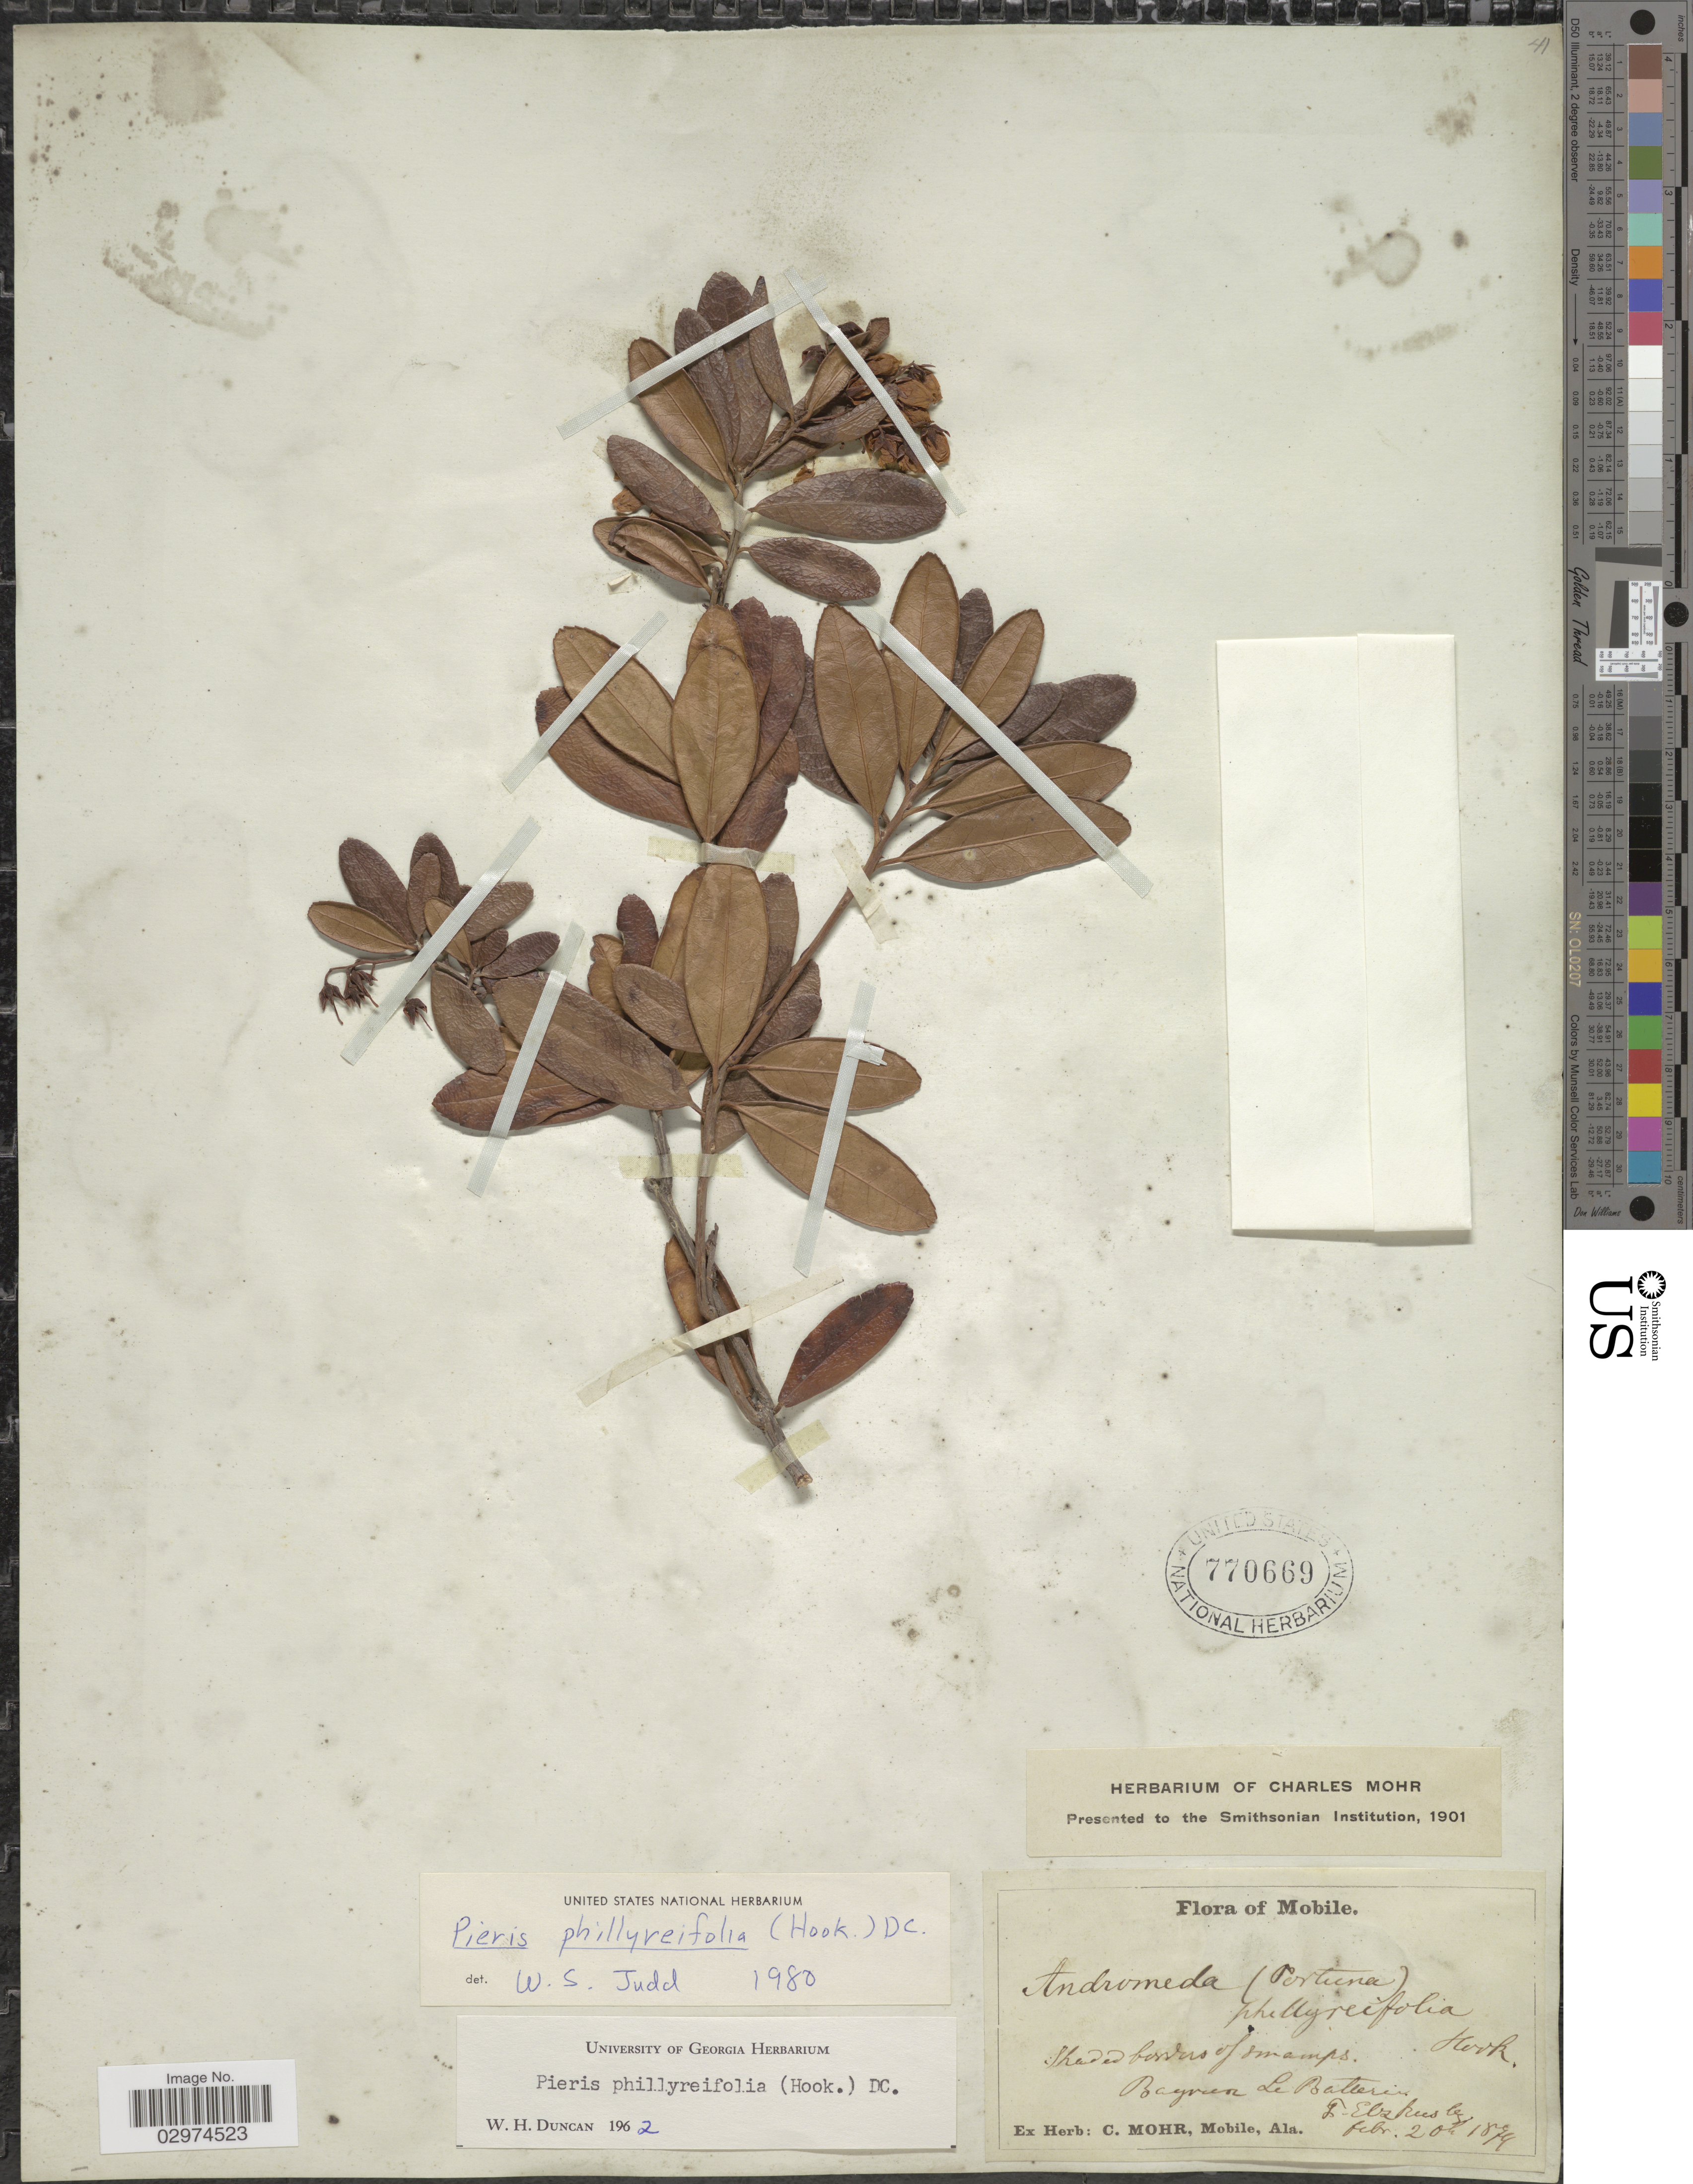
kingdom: Plantae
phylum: Tracheophyta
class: Magnoliopsida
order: Ericales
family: Ericaceae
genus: Pieris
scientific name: Pieris phillyreifolia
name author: (Hook.) DC.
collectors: ex herb. C. Mohr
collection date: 1874-02-20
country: United States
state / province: Alabama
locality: Bayous Le Batterie.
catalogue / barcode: US 770669